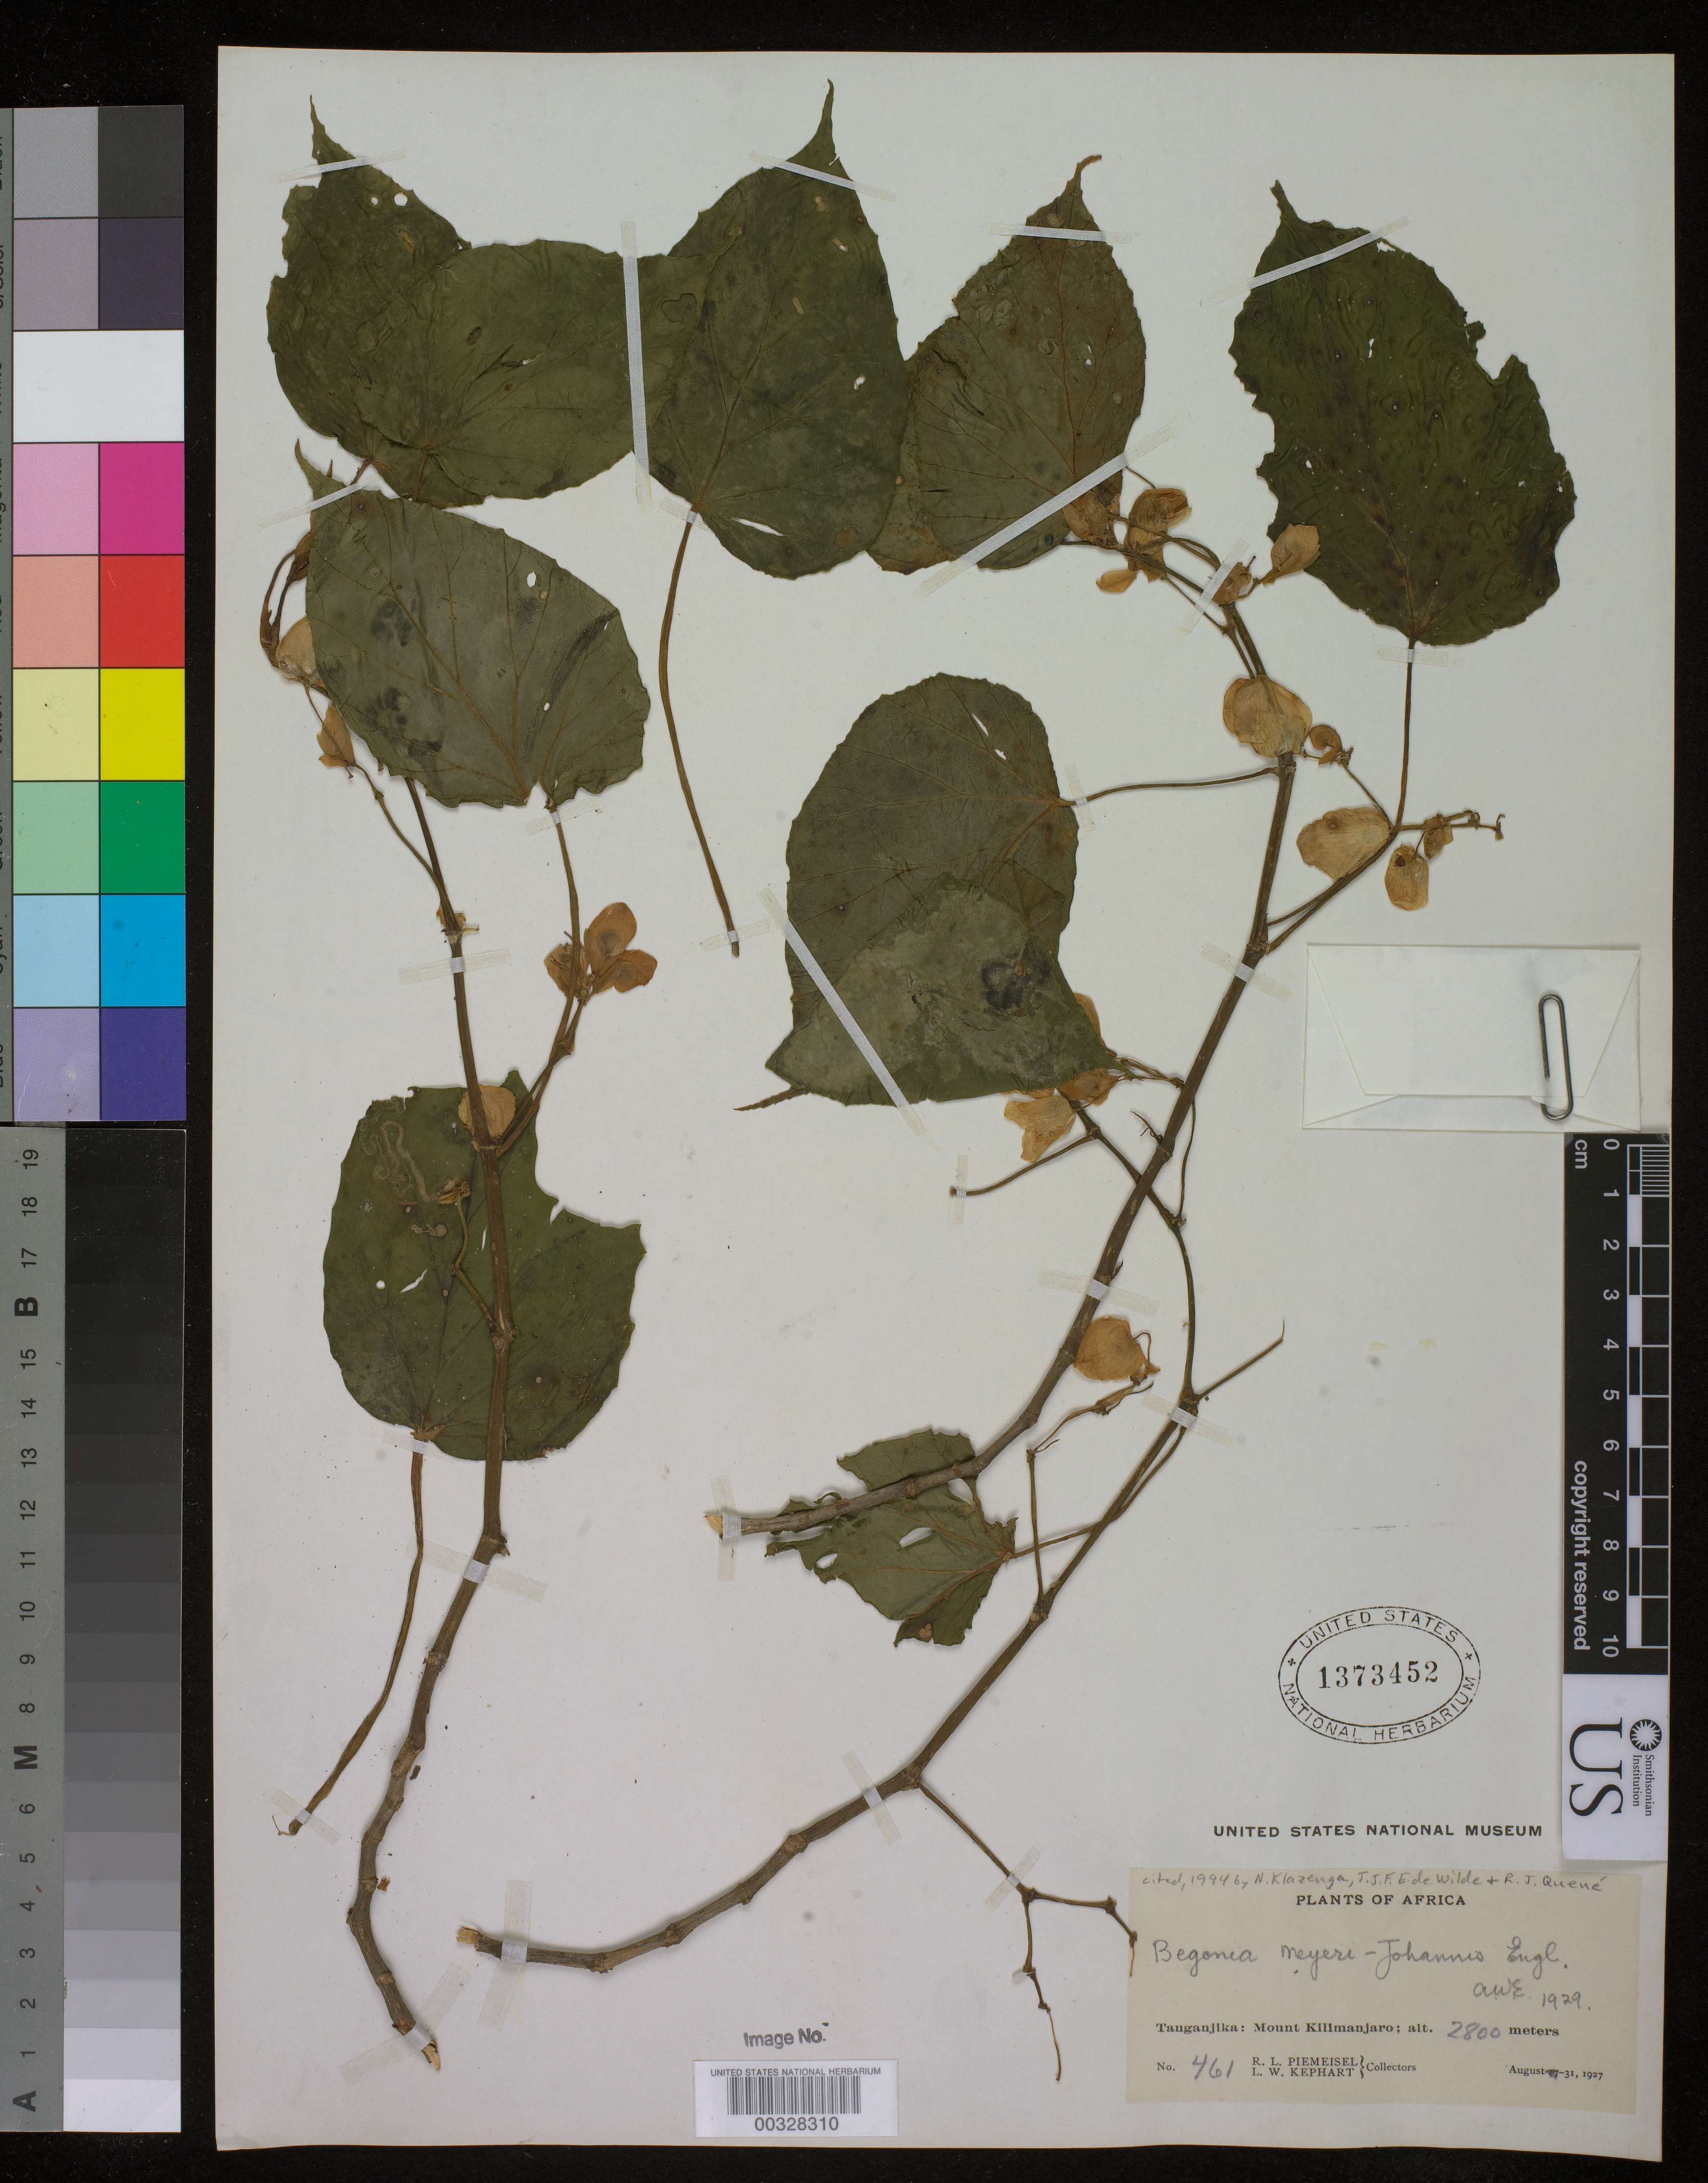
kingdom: Plantae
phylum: Tracheophyta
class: Magnoliopsida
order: Cucurbitales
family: Begoniaceae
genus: Begonia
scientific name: Begonia meyeri-johannis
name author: Engl.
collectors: R. L. Piemeisel & L. W. Kephart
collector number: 461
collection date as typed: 31 Aug 1927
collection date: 1927-08-31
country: Tanzania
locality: Mount Kilimanjaro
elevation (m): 2800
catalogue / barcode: US 1373452